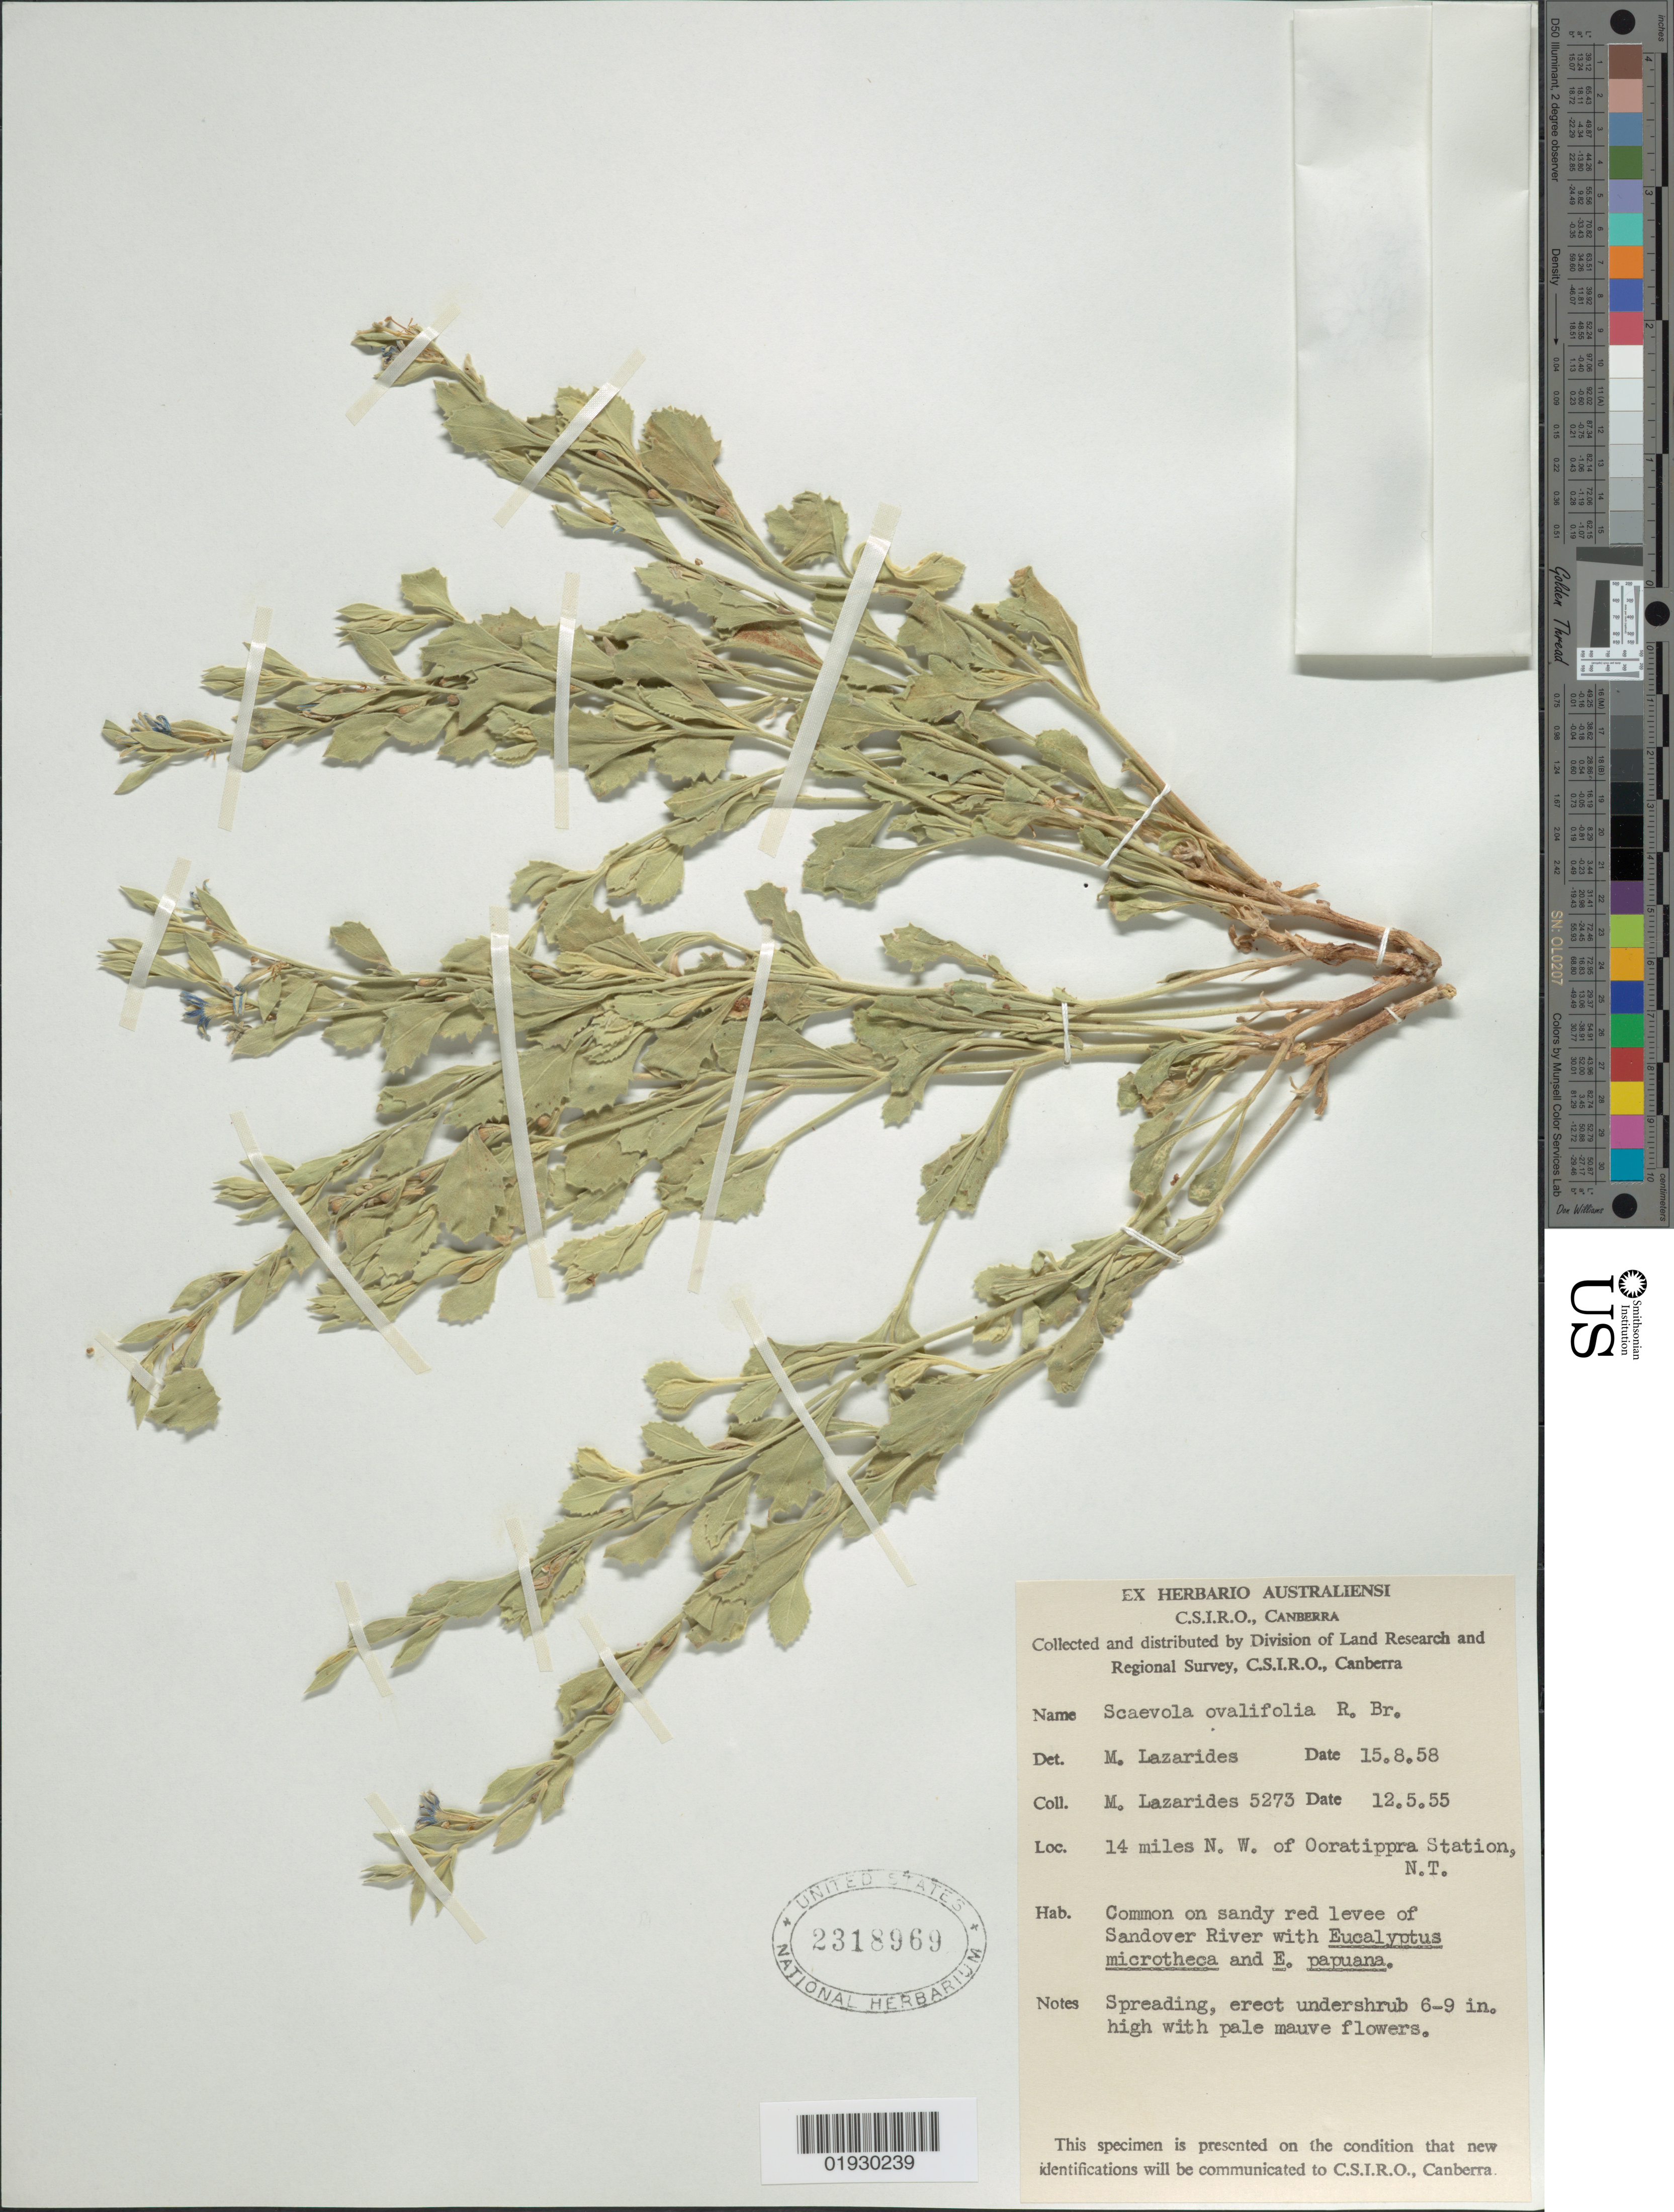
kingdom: Plantae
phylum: Tracheophyta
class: Magnoliopsida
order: Asterales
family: Goodeniaceae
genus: Scaevola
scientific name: Scaevola ovalifolia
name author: R. Br.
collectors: M. Lazarides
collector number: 5273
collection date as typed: Transcribed d/m/y: 12/5/55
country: Australia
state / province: Northern Territory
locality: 15 miles N.W. of Ooratippra Station, N.T.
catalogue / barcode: US 2318969